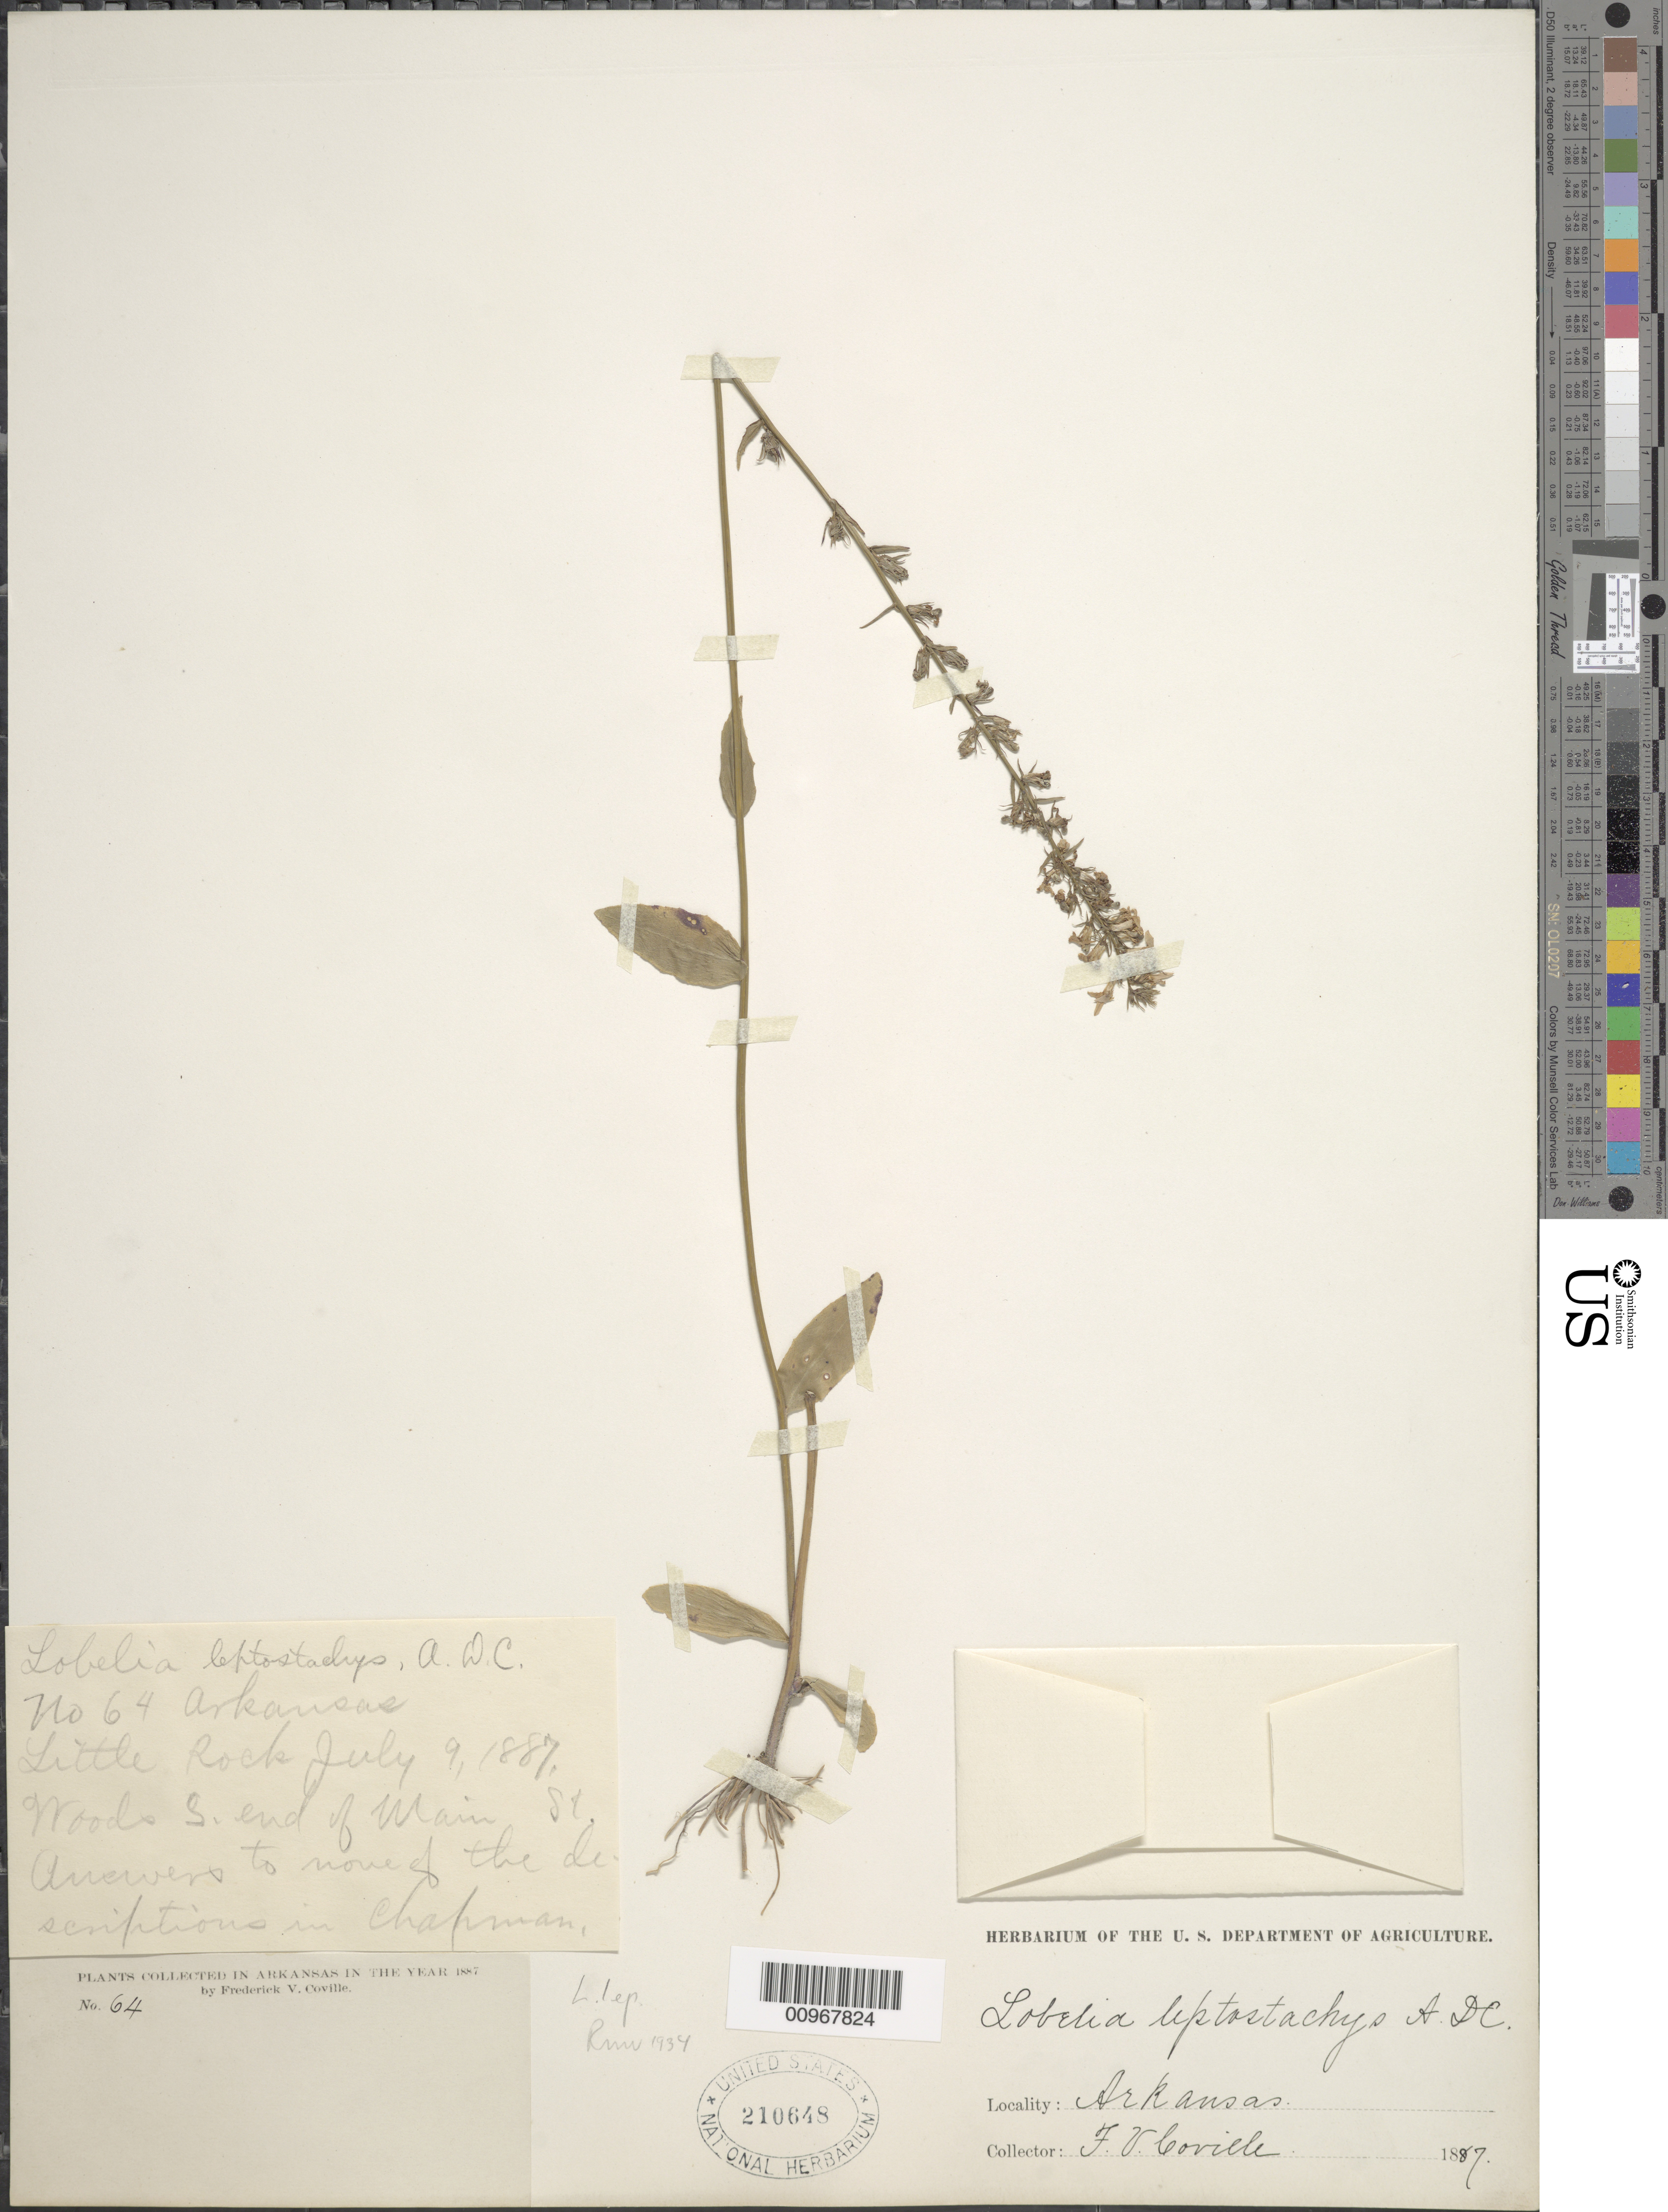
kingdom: Plantae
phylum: Tracheophyta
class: Magnoliopsida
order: Asterales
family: Campanulaceae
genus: Lobelia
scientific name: Lobelia leptostachys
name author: A. DC.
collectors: F. V. Coville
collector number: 64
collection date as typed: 09 Jul 1887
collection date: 1887-07-09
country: United States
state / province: Arkansas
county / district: Pulaski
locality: Little rock, s end of main st.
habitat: woods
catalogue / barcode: US 210648